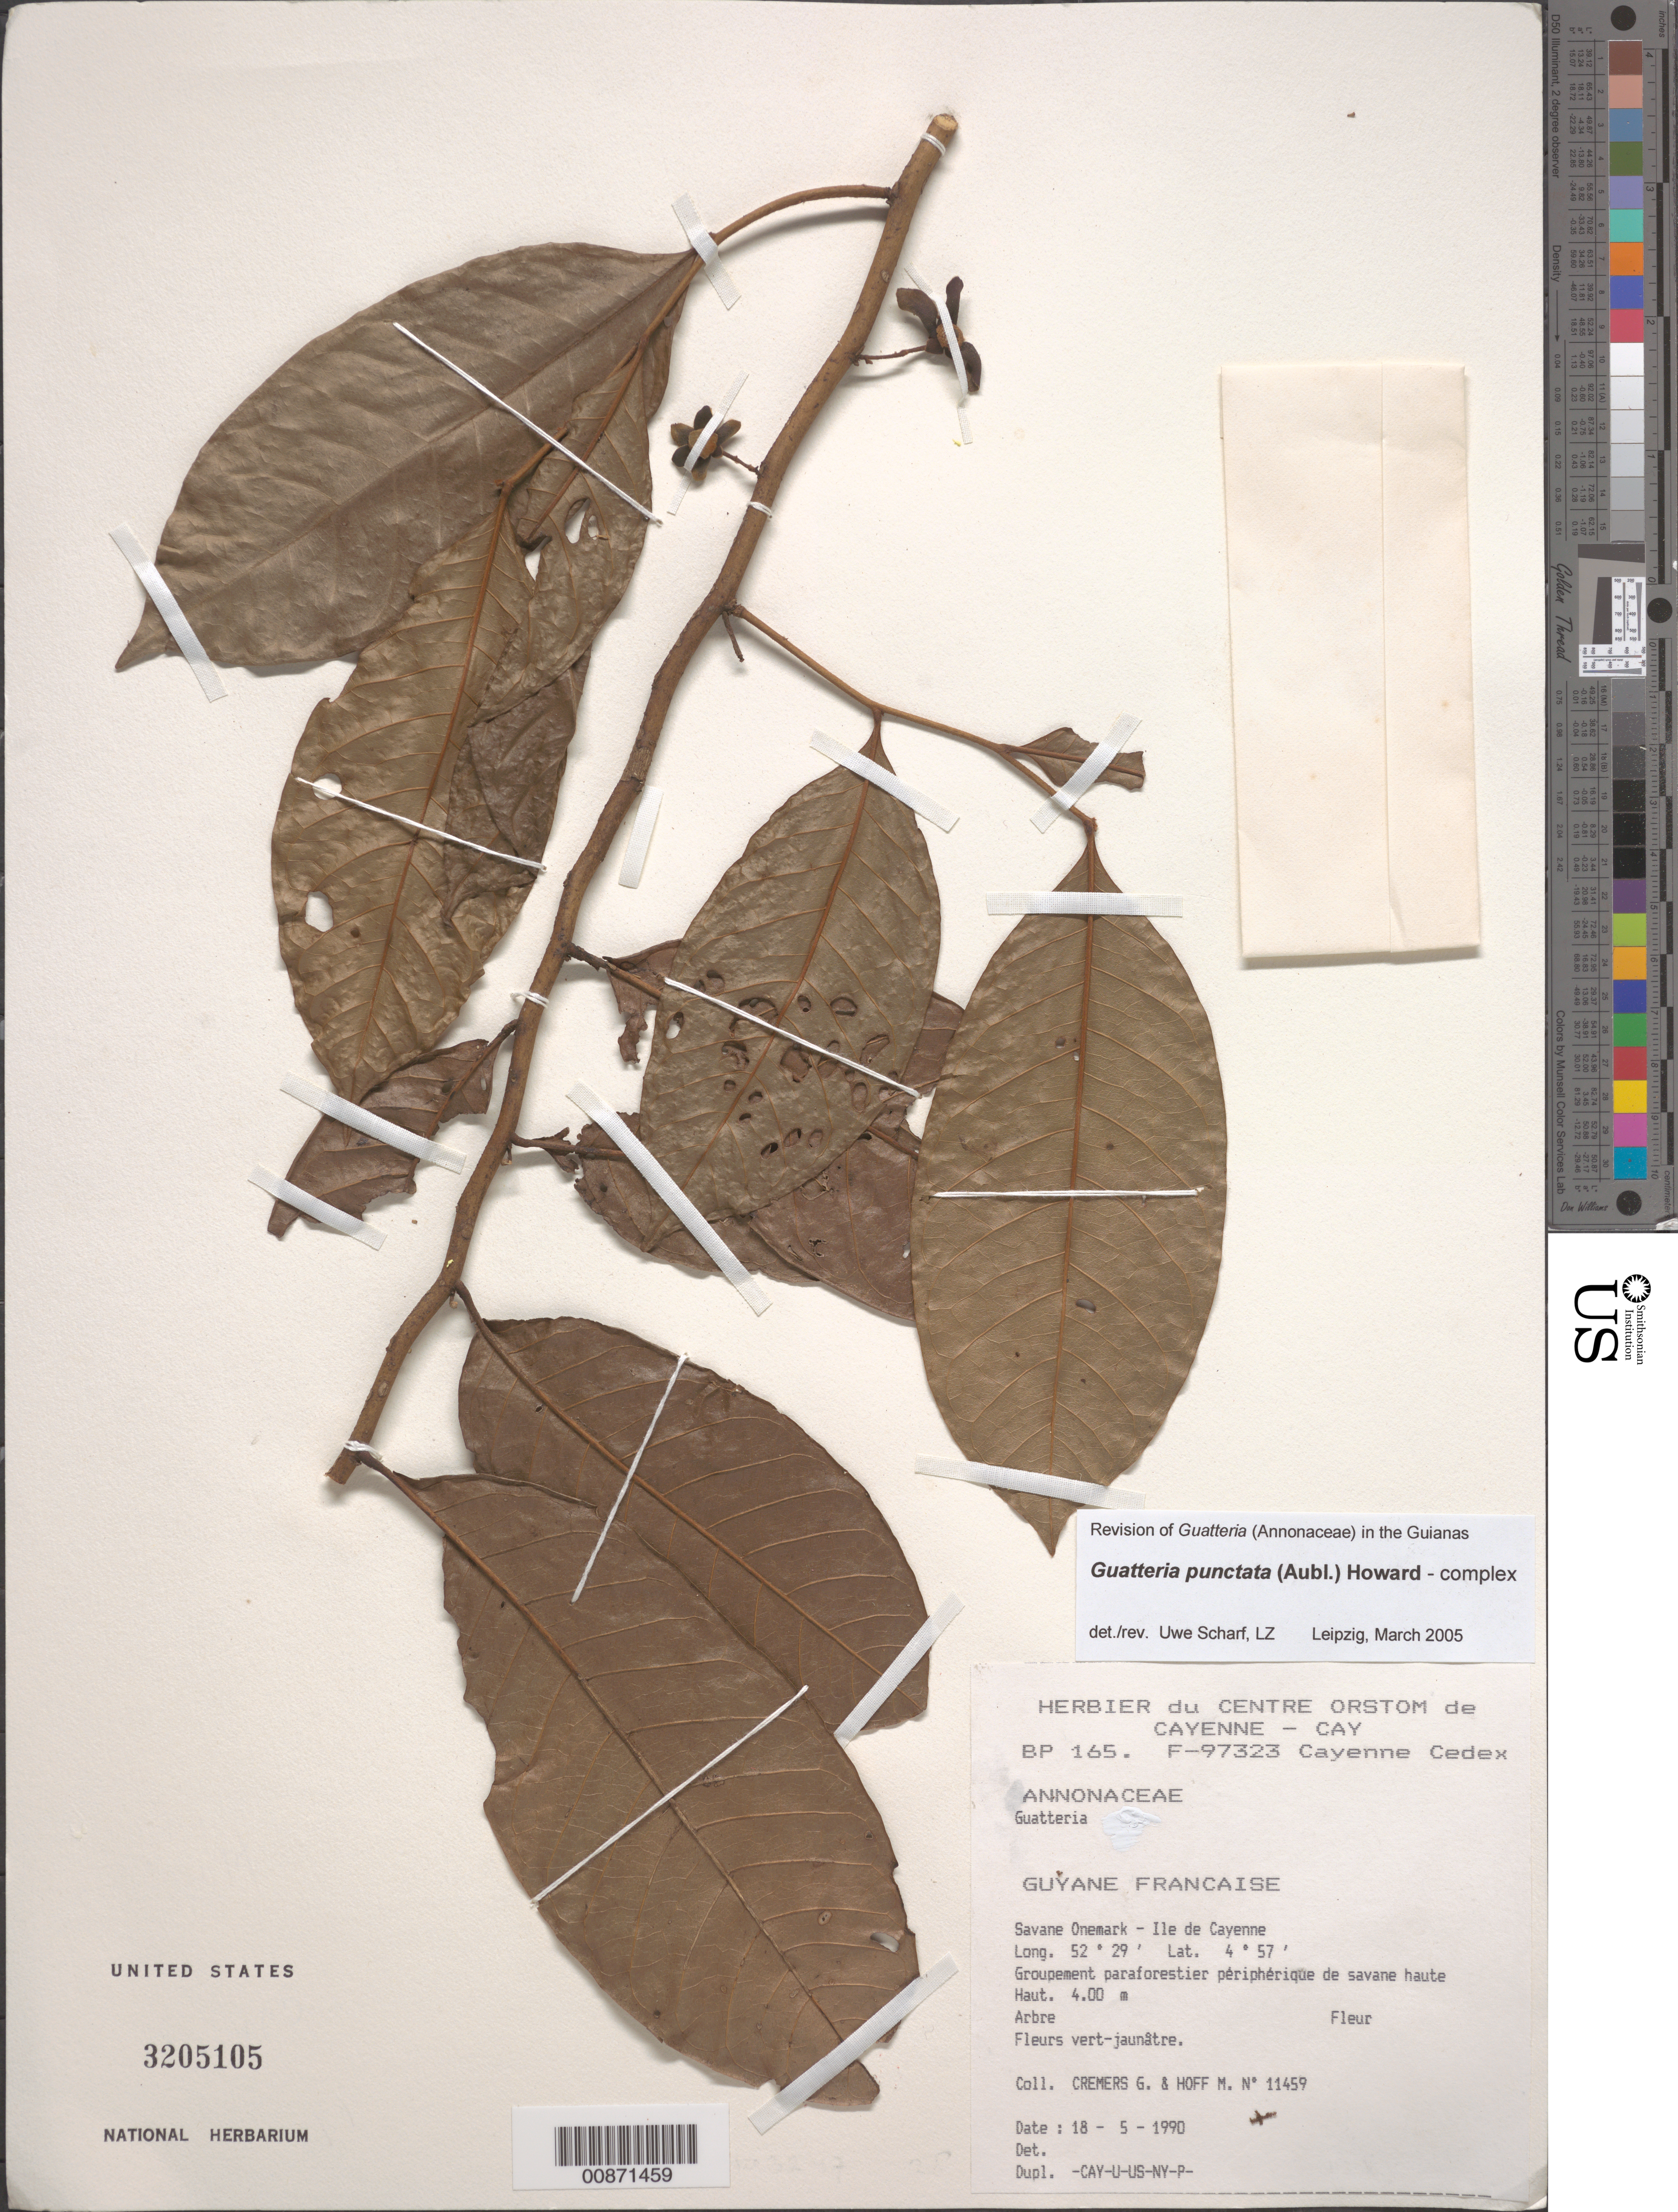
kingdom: Plantae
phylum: Tracheophyta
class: Magnoliopsida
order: Magnoliales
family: Annonaceae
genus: Guatteria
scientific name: Guatteria punctata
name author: (Aubl.) R.A. Howard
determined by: Scharf, U.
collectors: G. Cremers & M. Hoff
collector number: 11459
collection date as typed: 18-May-90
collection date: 1990-05-18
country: French Guiana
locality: Savane Onemark, Ile de Cayenne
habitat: Groupement paraforestier peripherique de savane haute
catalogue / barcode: US 3205105